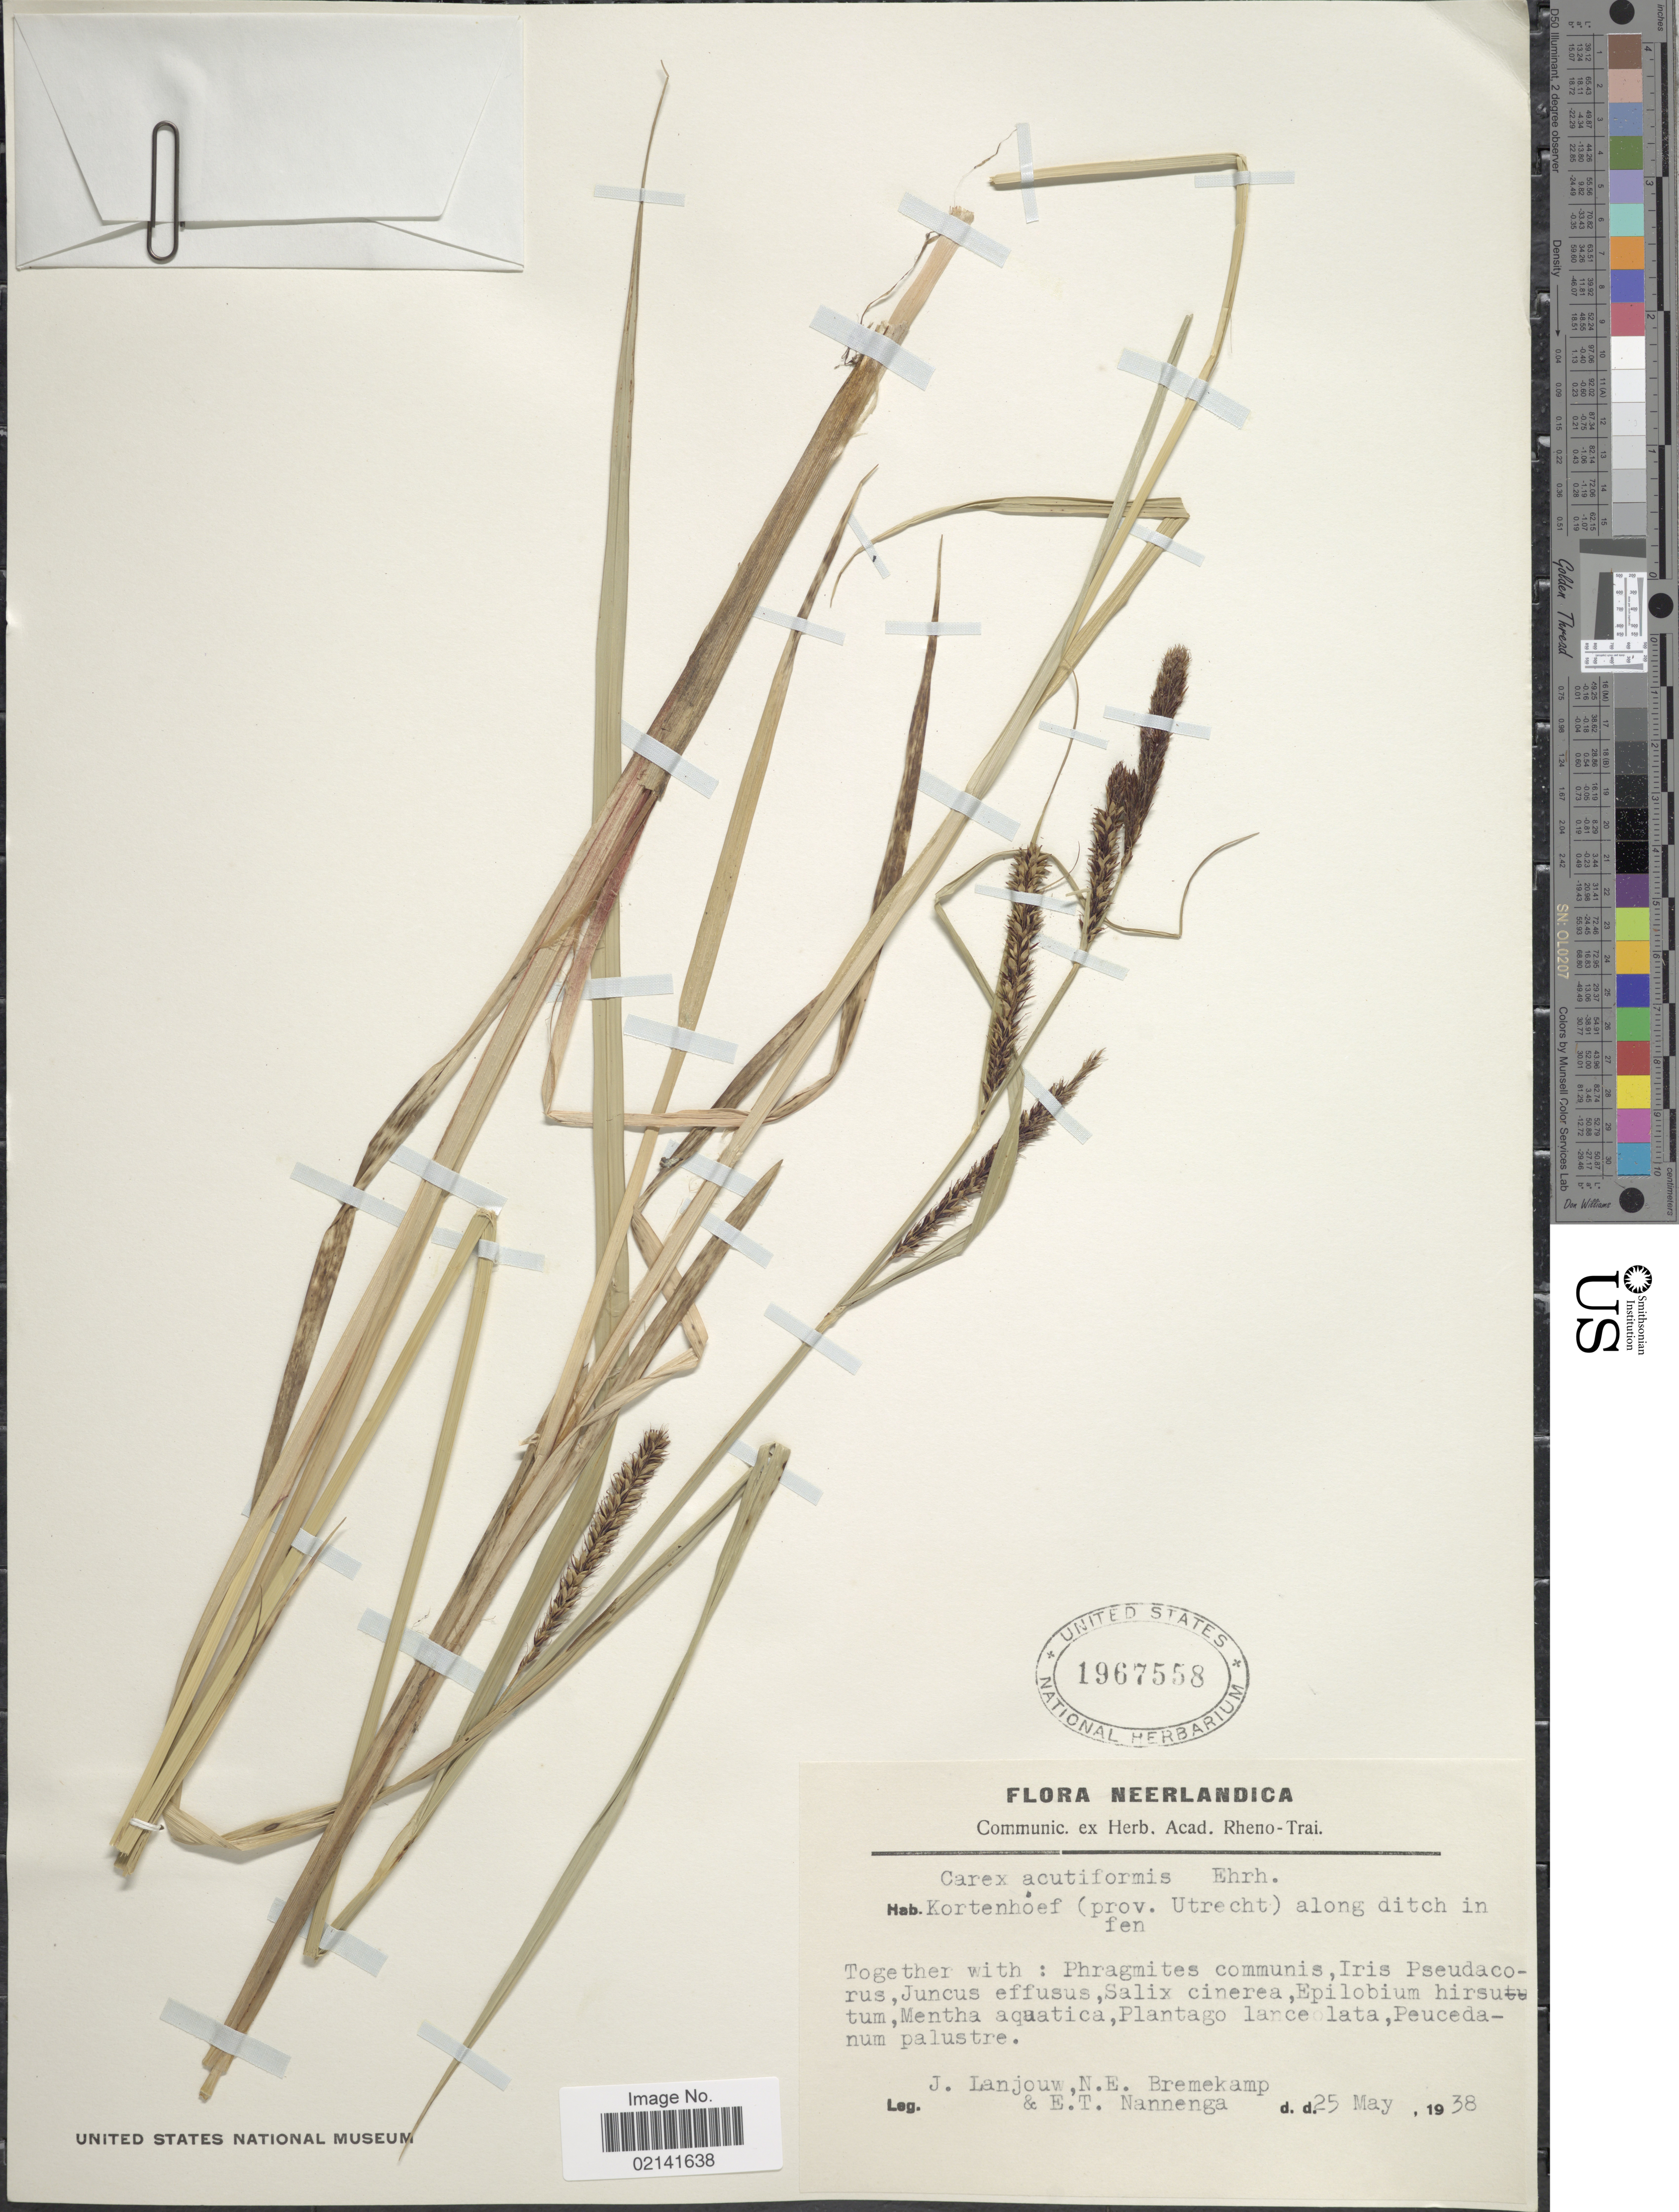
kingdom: Plantae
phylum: Tracheophyta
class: Liliopsida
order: Poales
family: Cyperaceae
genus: Carex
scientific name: Carex acutiformis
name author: Ehrh.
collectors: J. Lanjouw, N. E. Nannenga-Bremekamp & E. Nannegga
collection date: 1938-05-25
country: Netherlands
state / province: Utrecht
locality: Neerlandica, Kortenhoef (prov. Utrecht) along ditch in fen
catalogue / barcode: US 1967558